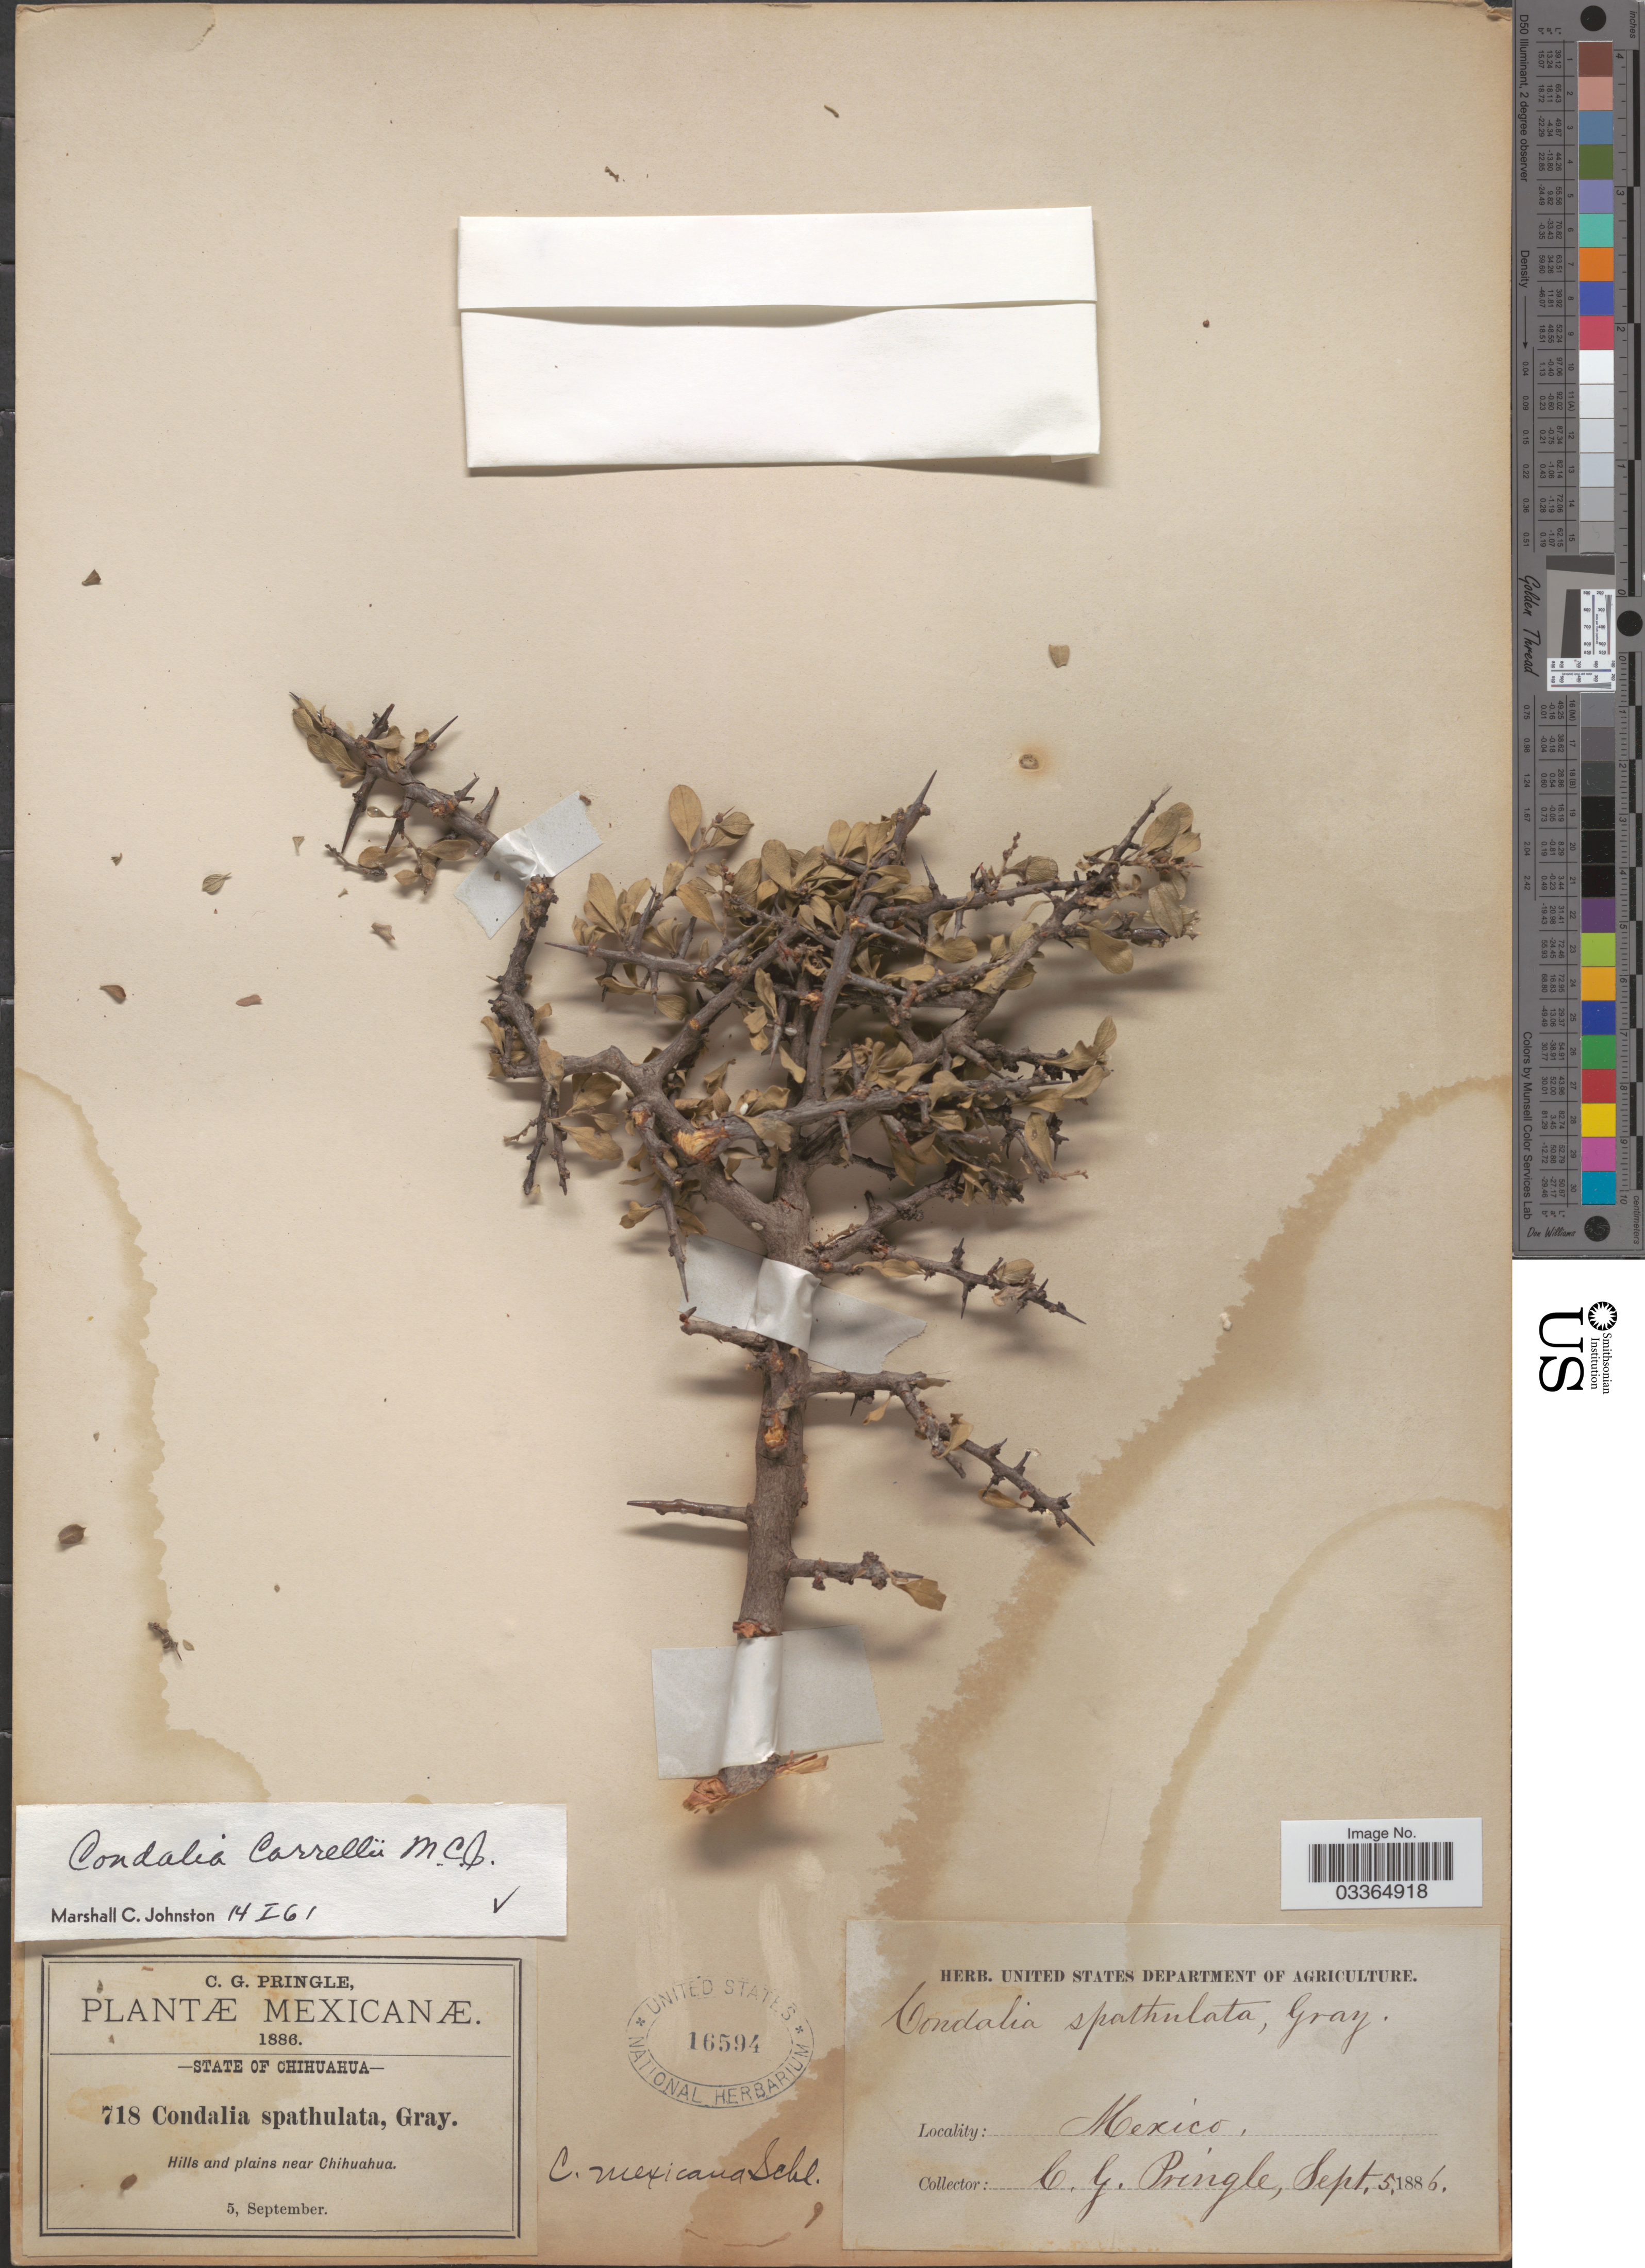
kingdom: Plantae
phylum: Tracheophyta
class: Magnoliopsida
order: Rosales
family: Rhamnaceae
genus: Condalia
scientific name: Condalia correllii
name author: M.C. Johnst.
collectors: C. G. Pringle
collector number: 718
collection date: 1886-09-05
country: Mexico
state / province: Chihuahua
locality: Hills and plains near Chihuahua.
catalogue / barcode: US 16594